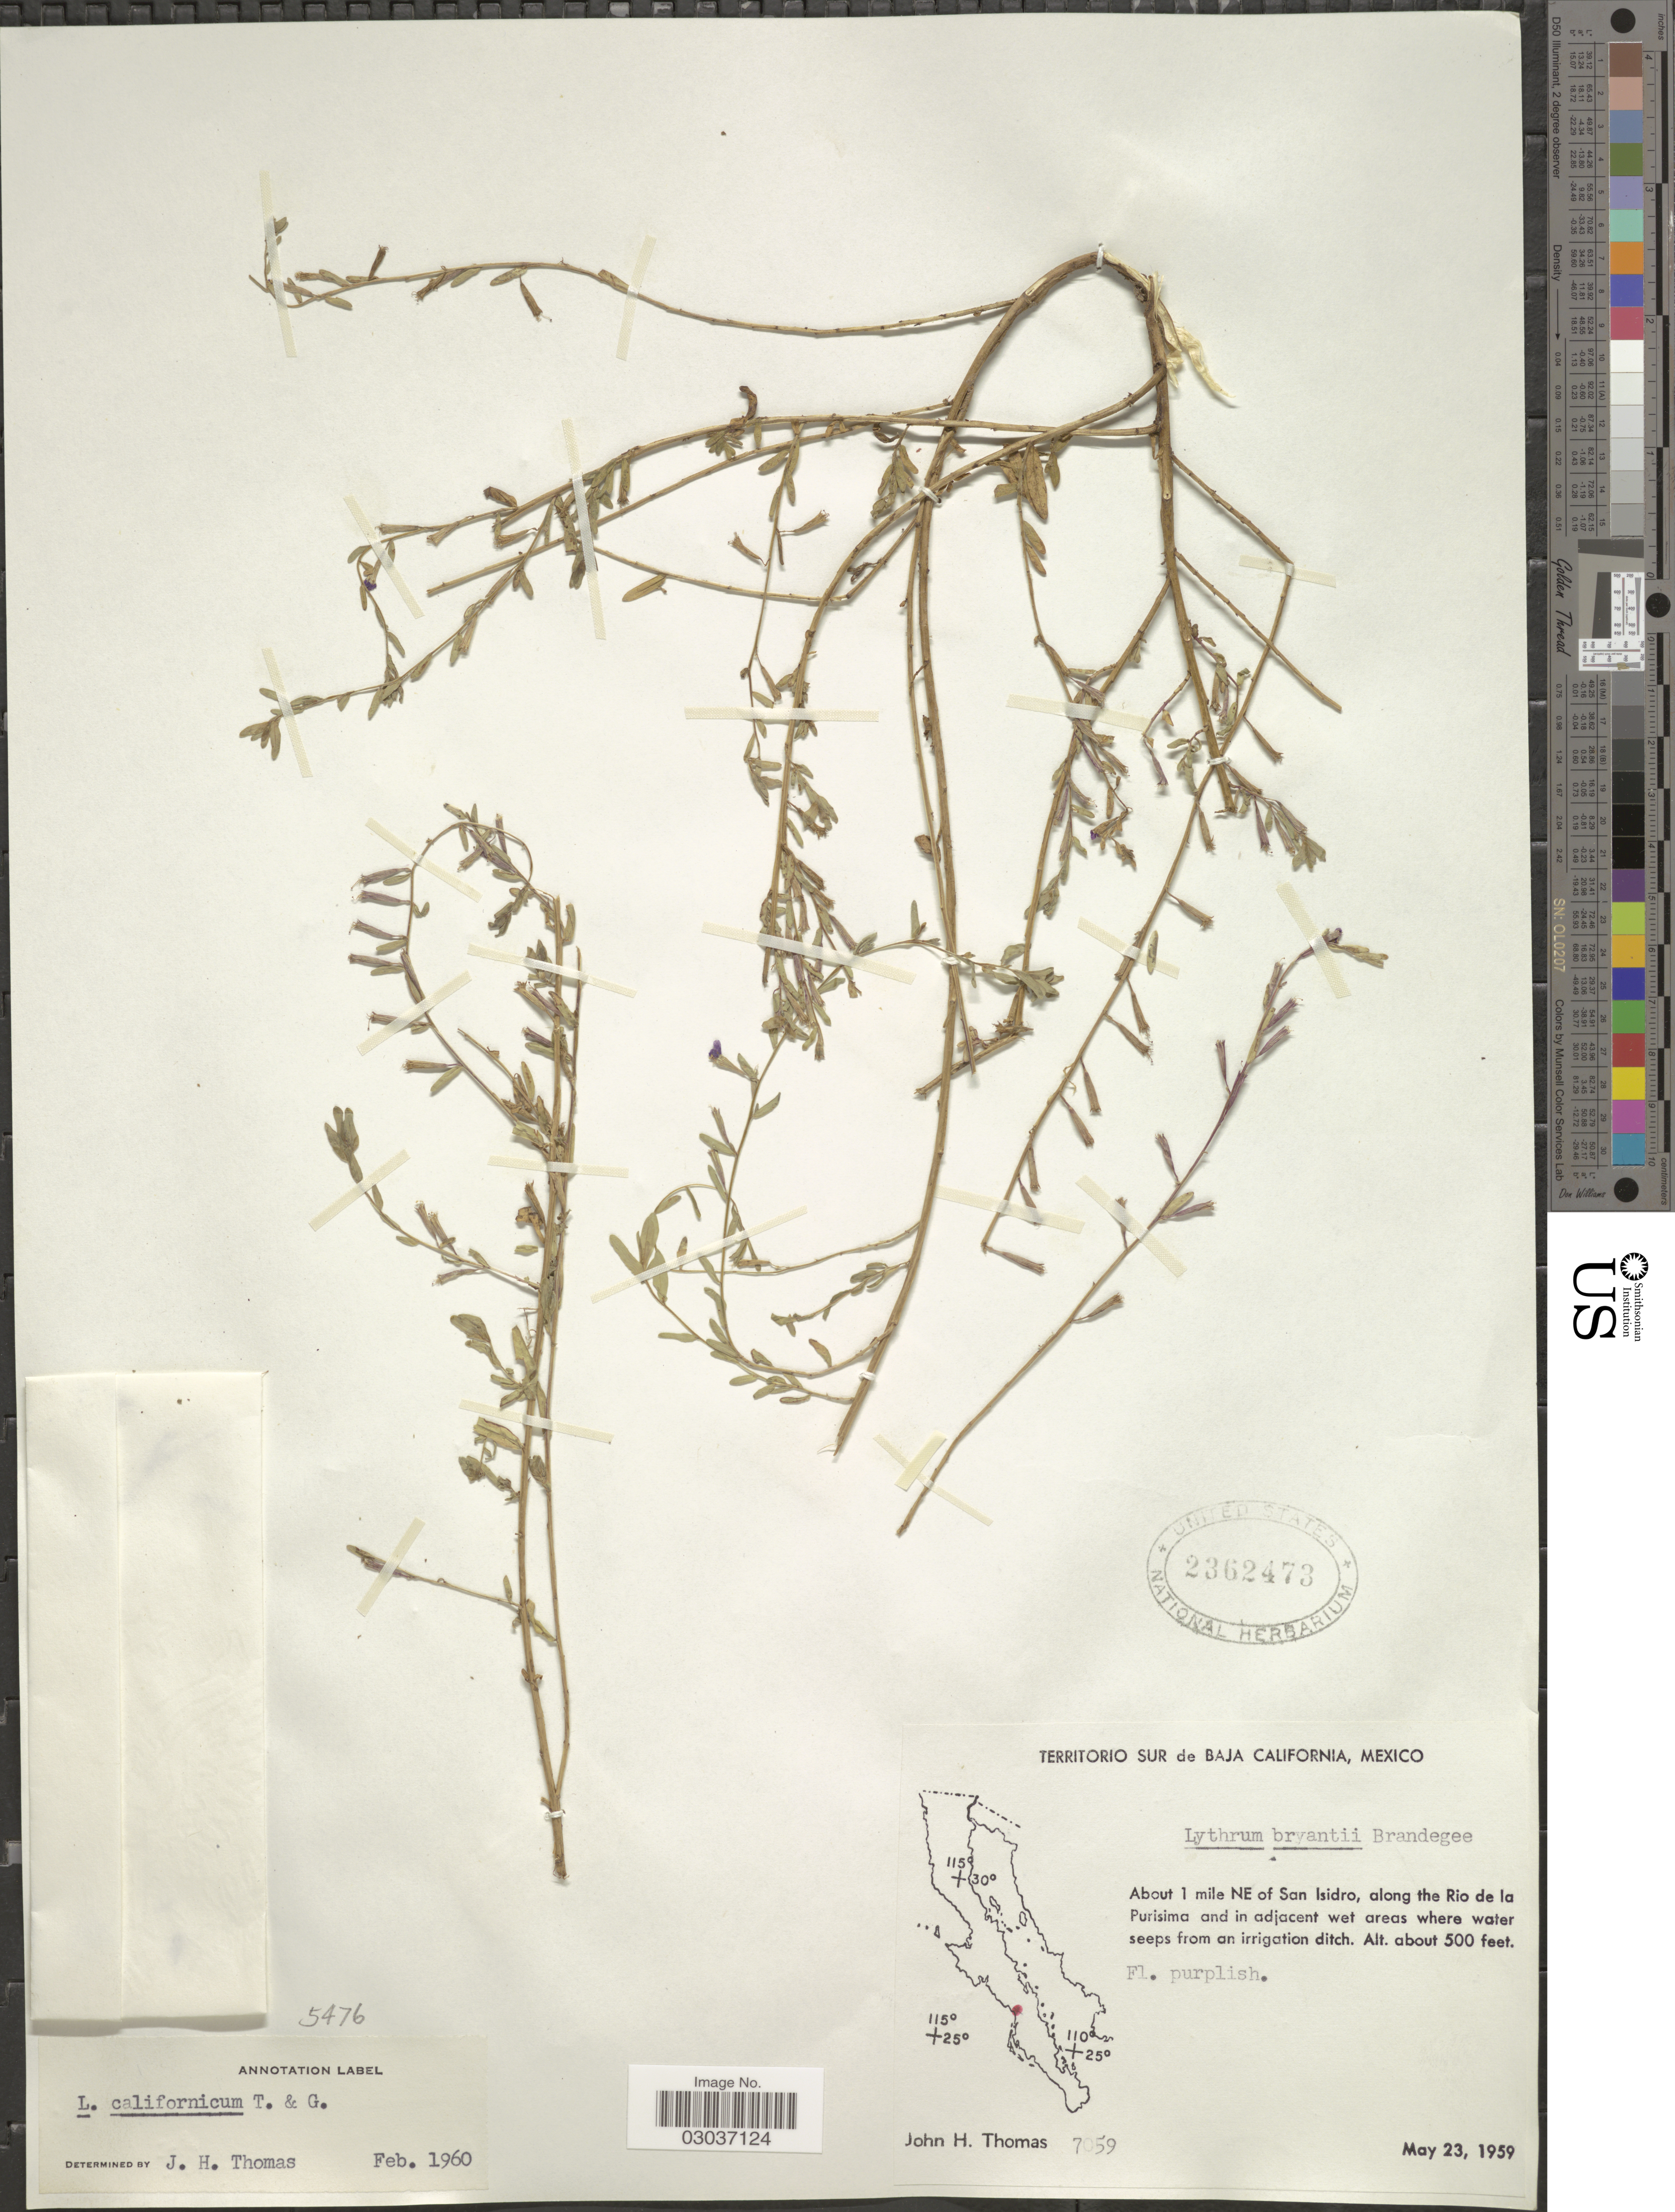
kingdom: Plantae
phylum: Tracheophyta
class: Magnoliopsida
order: Myrtales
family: Lythraceae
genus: Lythrum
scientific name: Lythrum californicum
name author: Torr. & A. Gray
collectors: J. H. Thomas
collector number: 7059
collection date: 1959-05-23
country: Mexico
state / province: Baja California Sur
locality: About 1 mile NE of San Isidro, along the Rio de la Purisima and in adjacent wet areas where water seeps from an irrigation ditch.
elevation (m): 152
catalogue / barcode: US 2362473